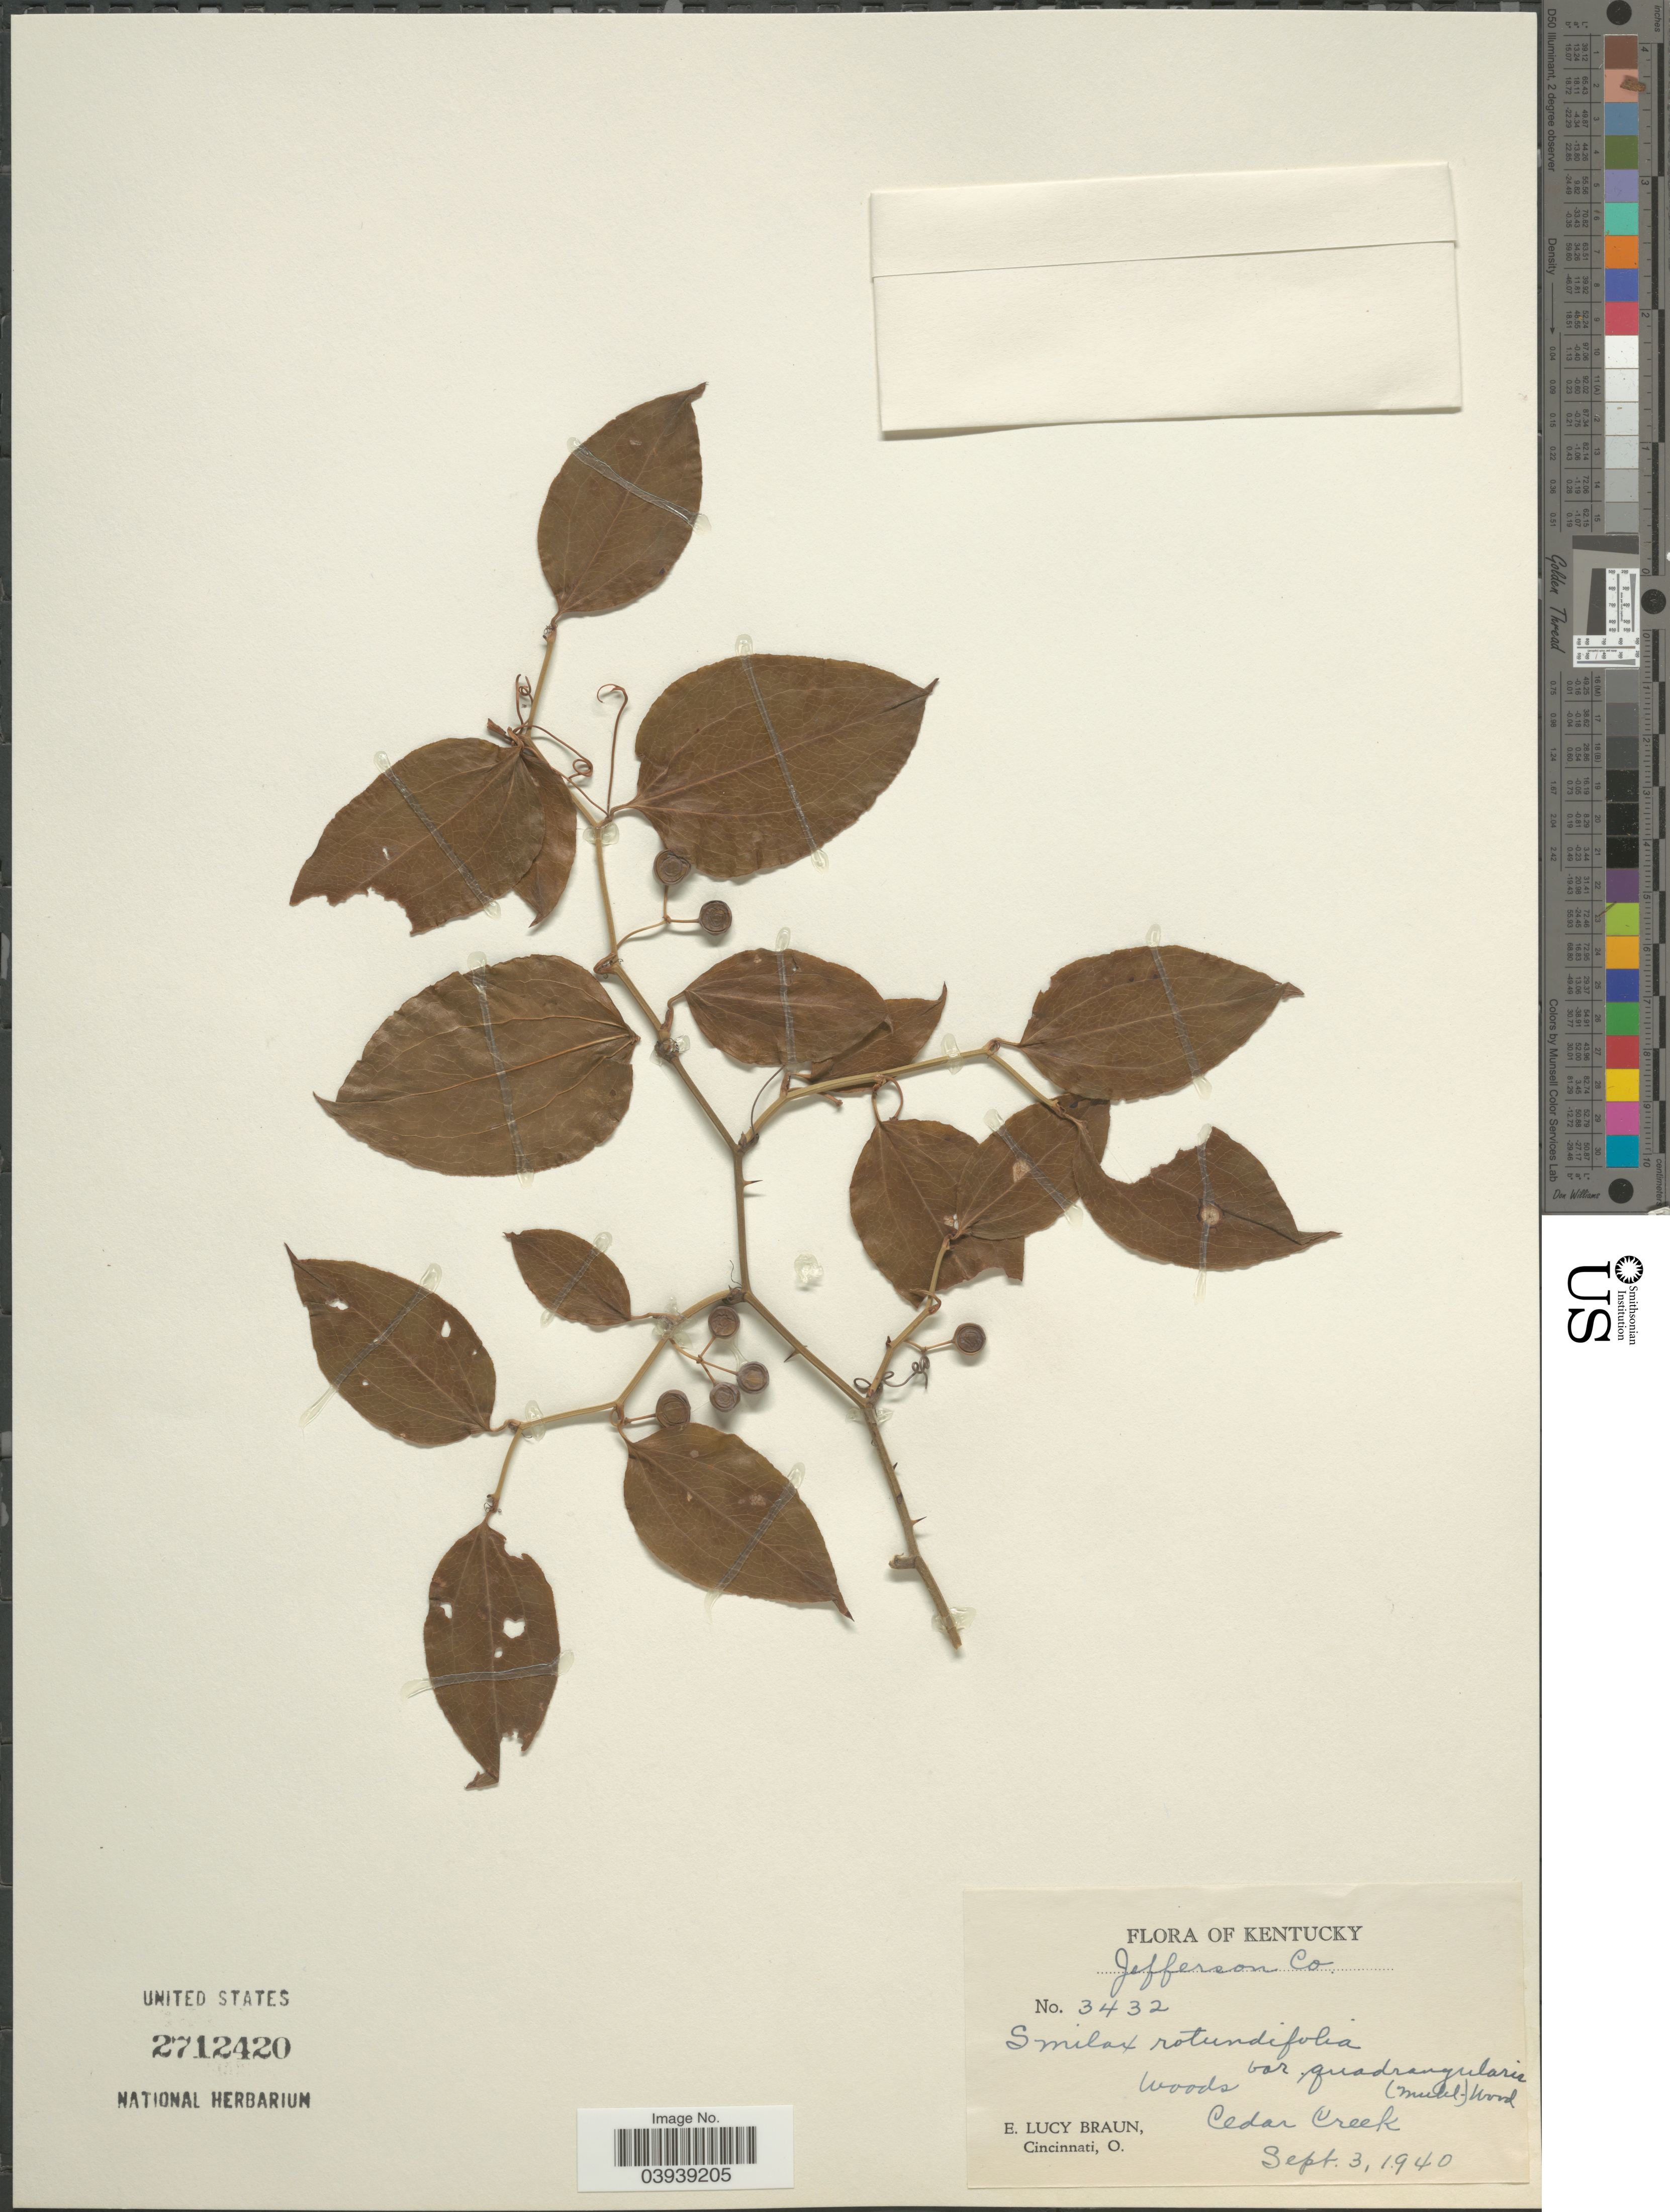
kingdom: Plantae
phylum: Tracheophyta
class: Liliopsida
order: Liliales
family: Smilacaceae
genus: Smilax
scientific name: Smilax rotundifolia var. quadrangularis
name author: (Muhl. ex Willd.) Alph. Wood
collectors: E. L. Braun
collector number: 3432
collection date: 1940-09-03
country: United States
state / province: Kentucky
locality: Jefferson Co. Cedar Creek.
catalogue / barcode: US 2712420